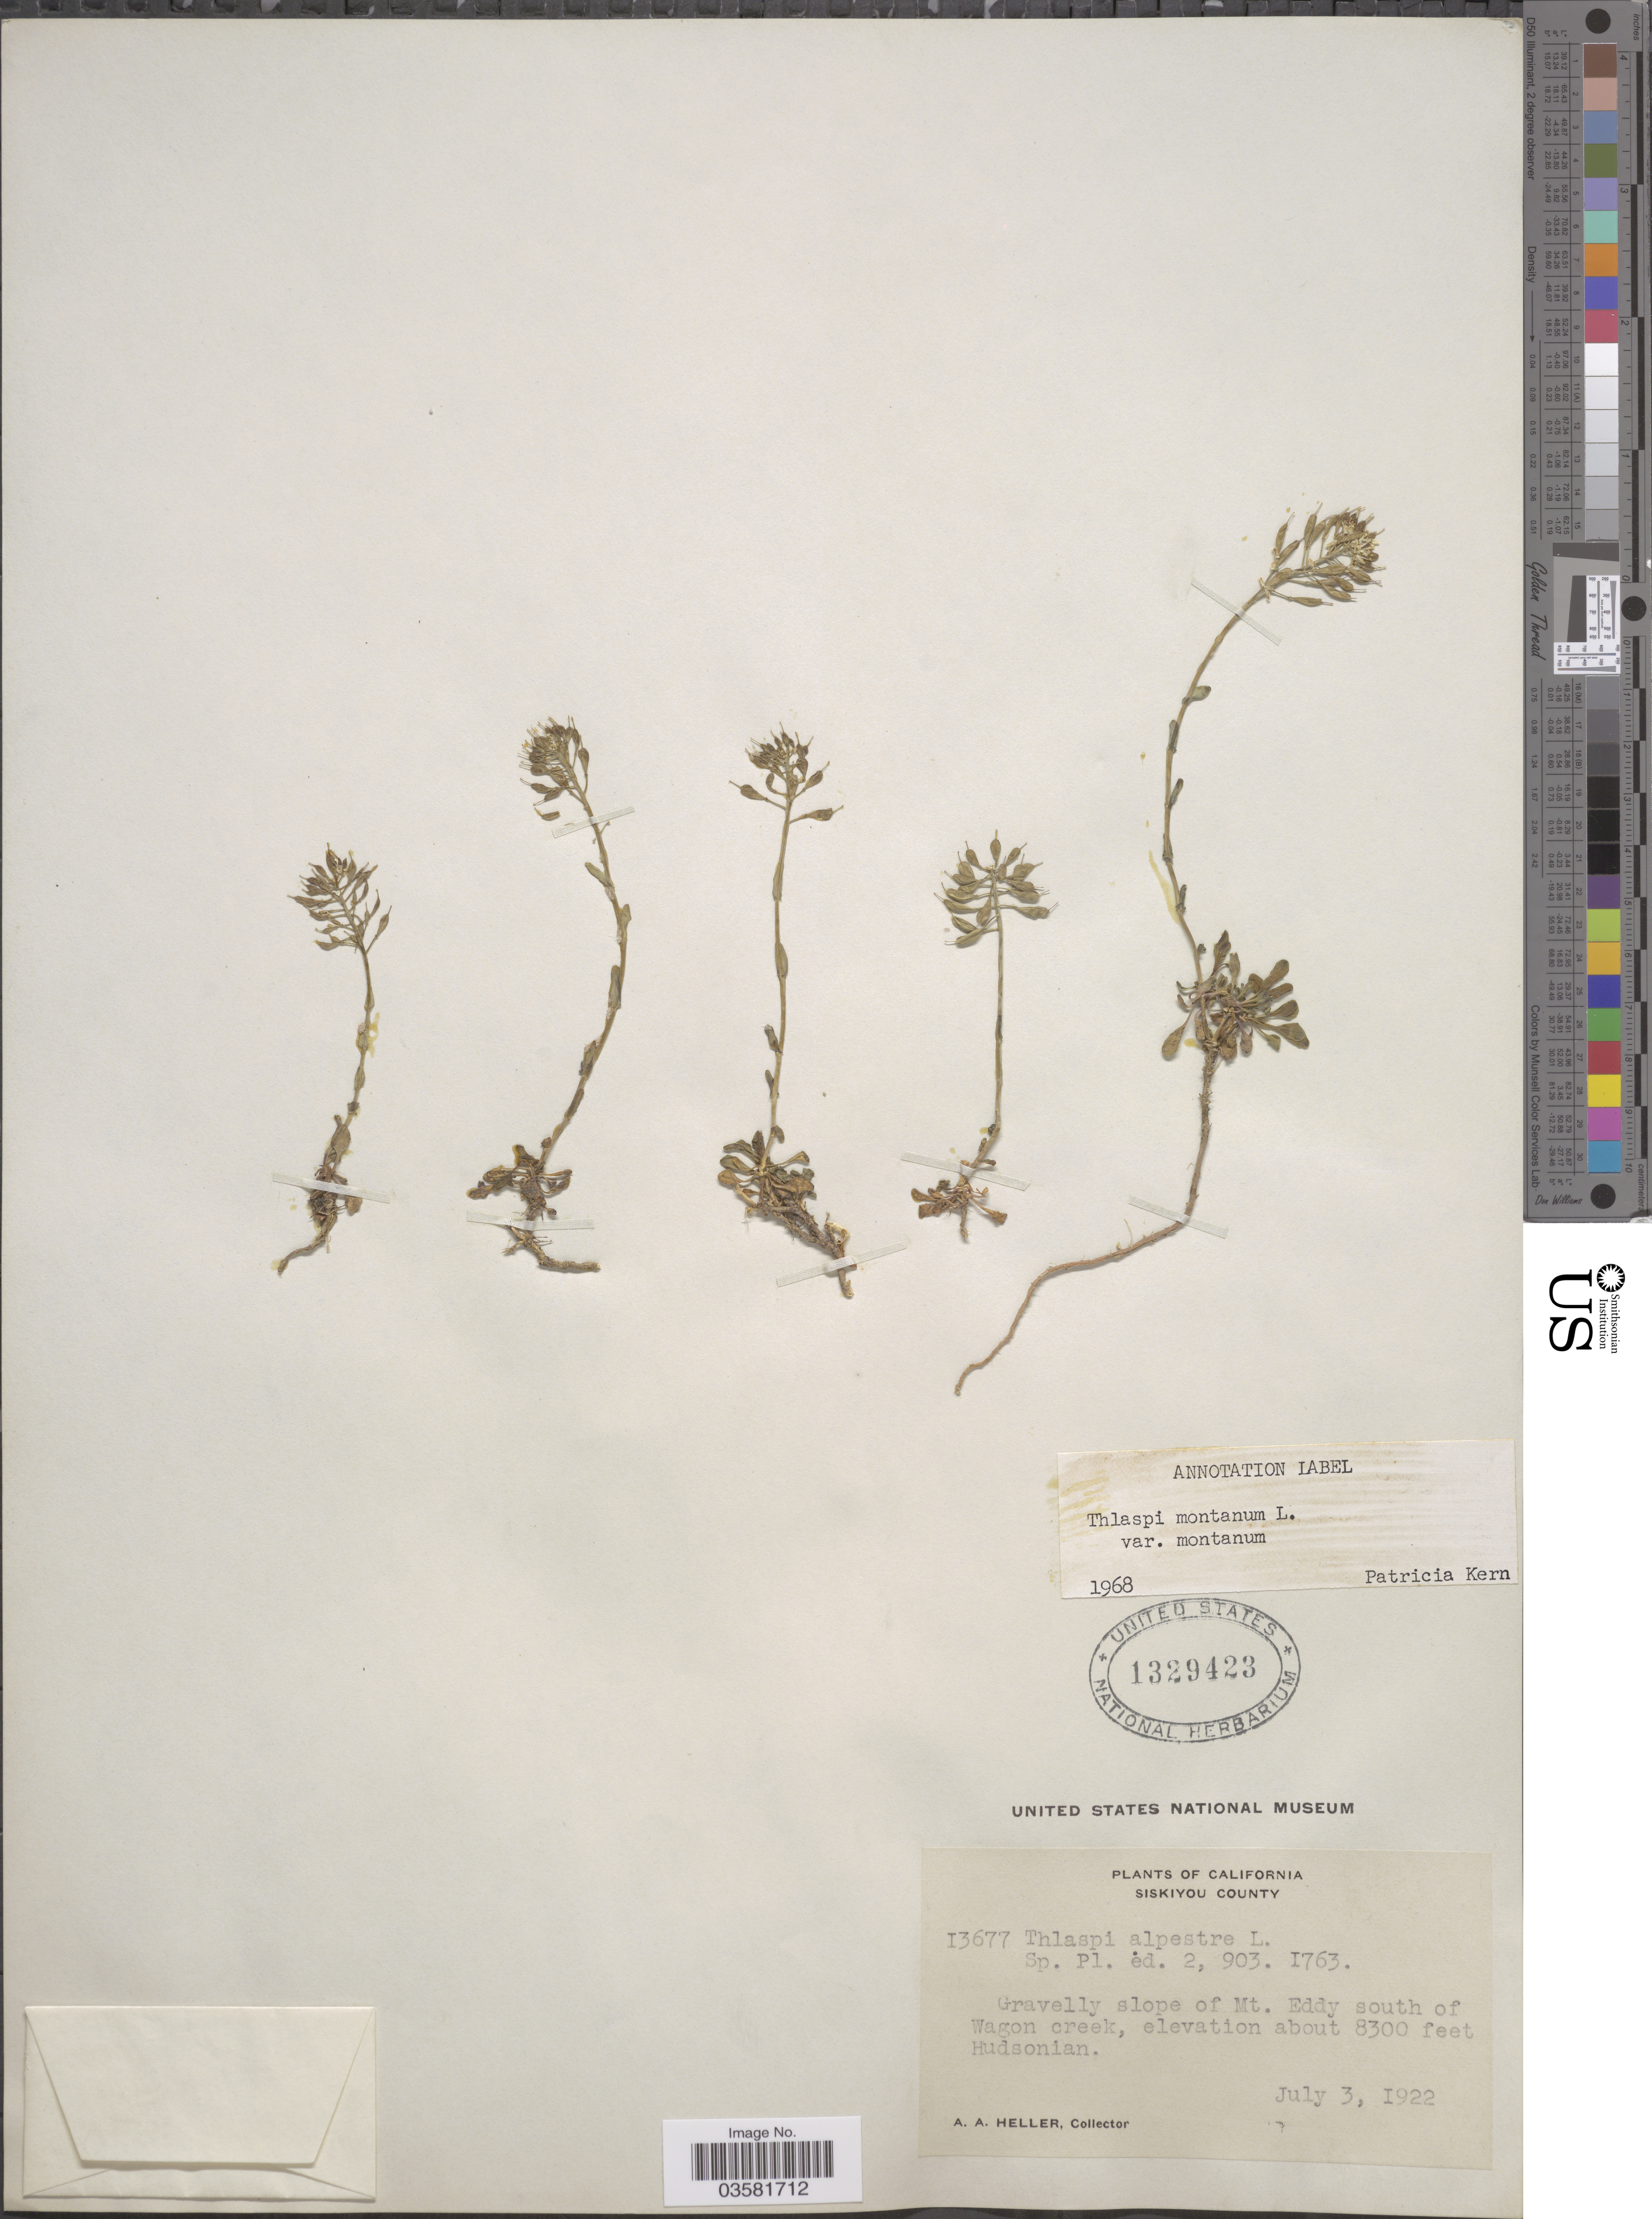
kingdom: Plantae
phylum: Tracheophyta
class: Magnoliopsida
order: Brassicales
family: Brassicaceae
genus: Thlaspi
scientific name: Thlaspi montanum var. montanum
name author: L.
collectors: A. A. Heller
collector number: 13677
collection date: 1922-07-03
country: United States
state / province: California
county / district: Siskiyou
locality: Siskiyou County. Gravelly slope of Mt. Eddy south of Wagon creek.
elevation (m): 2530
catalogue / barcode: US 1329423